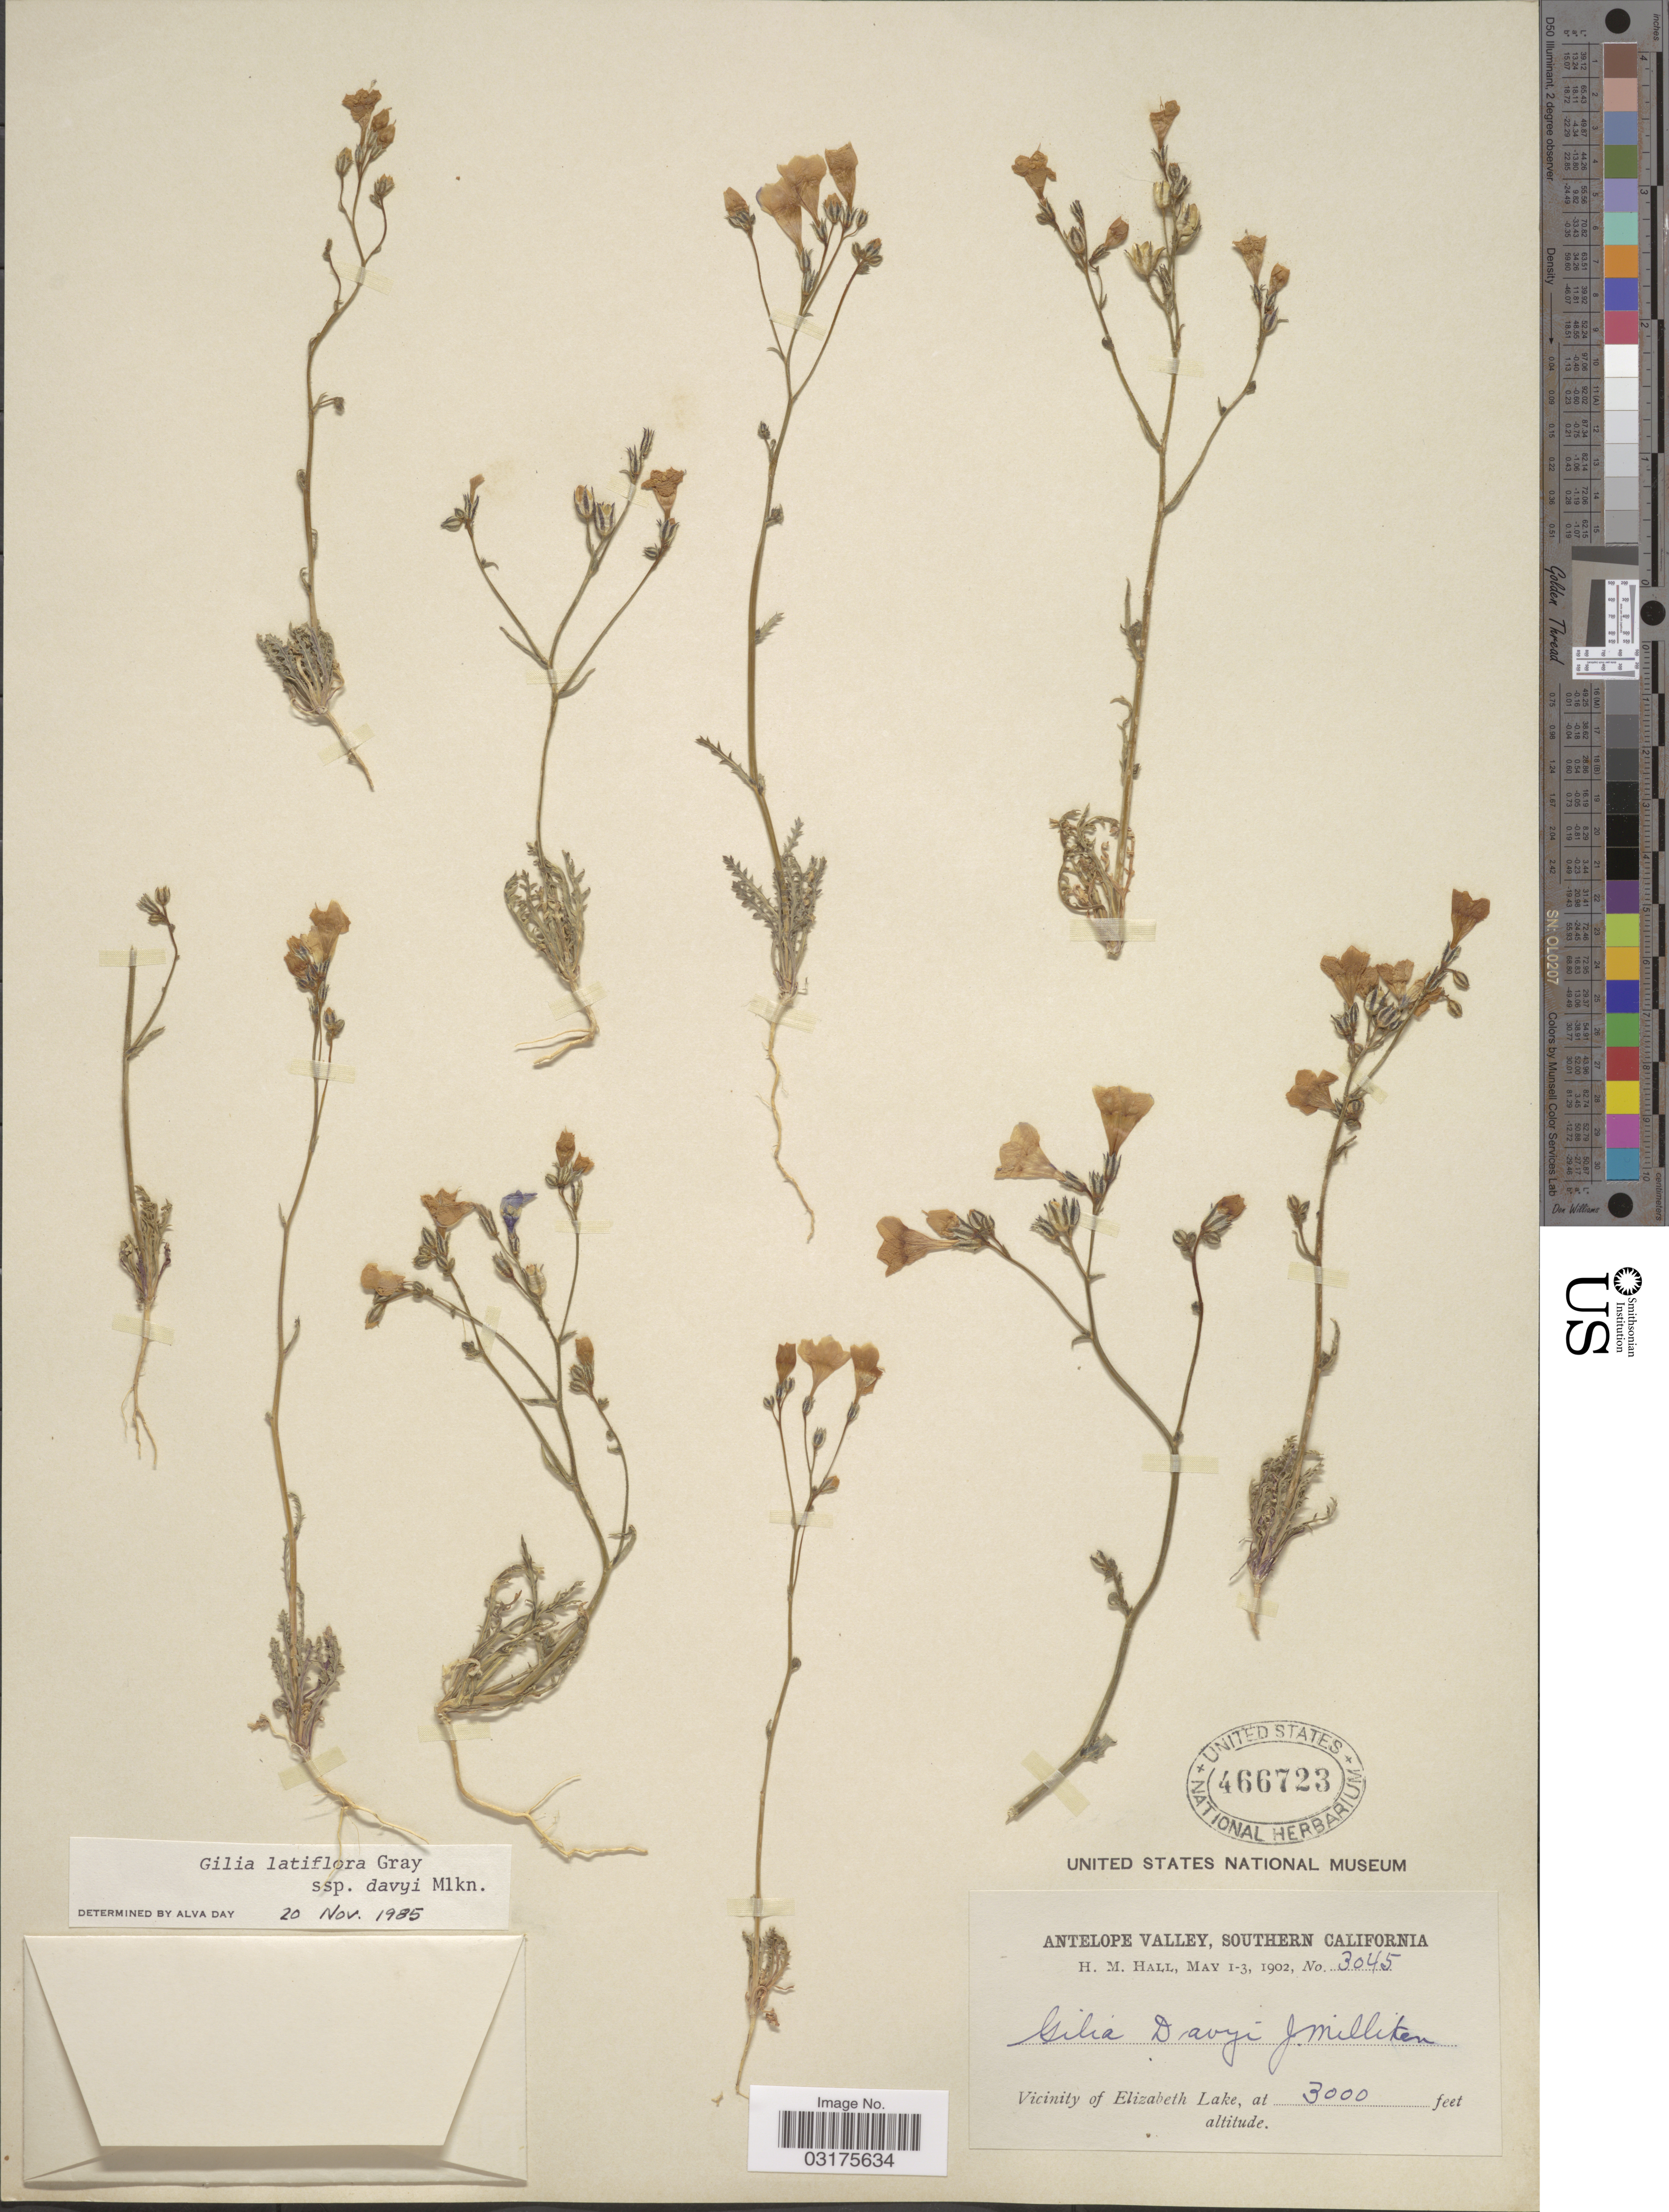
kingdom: Plantae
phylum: Tracheophyta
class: Magnoliopsida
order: Ericales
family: Polemoniaceae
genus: Gilia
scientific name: Gilia latiflora subsp. davyi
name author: (Milliken) A.D. Grant & V.E. Grant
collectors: H. M. Hall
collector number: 3045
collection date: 1902-05-01/1902-05-03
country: United States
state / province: California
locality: Antelope Valley, Southern California, Vicinity of Elizabeth Lake.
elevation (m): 914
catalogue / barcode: US 466723